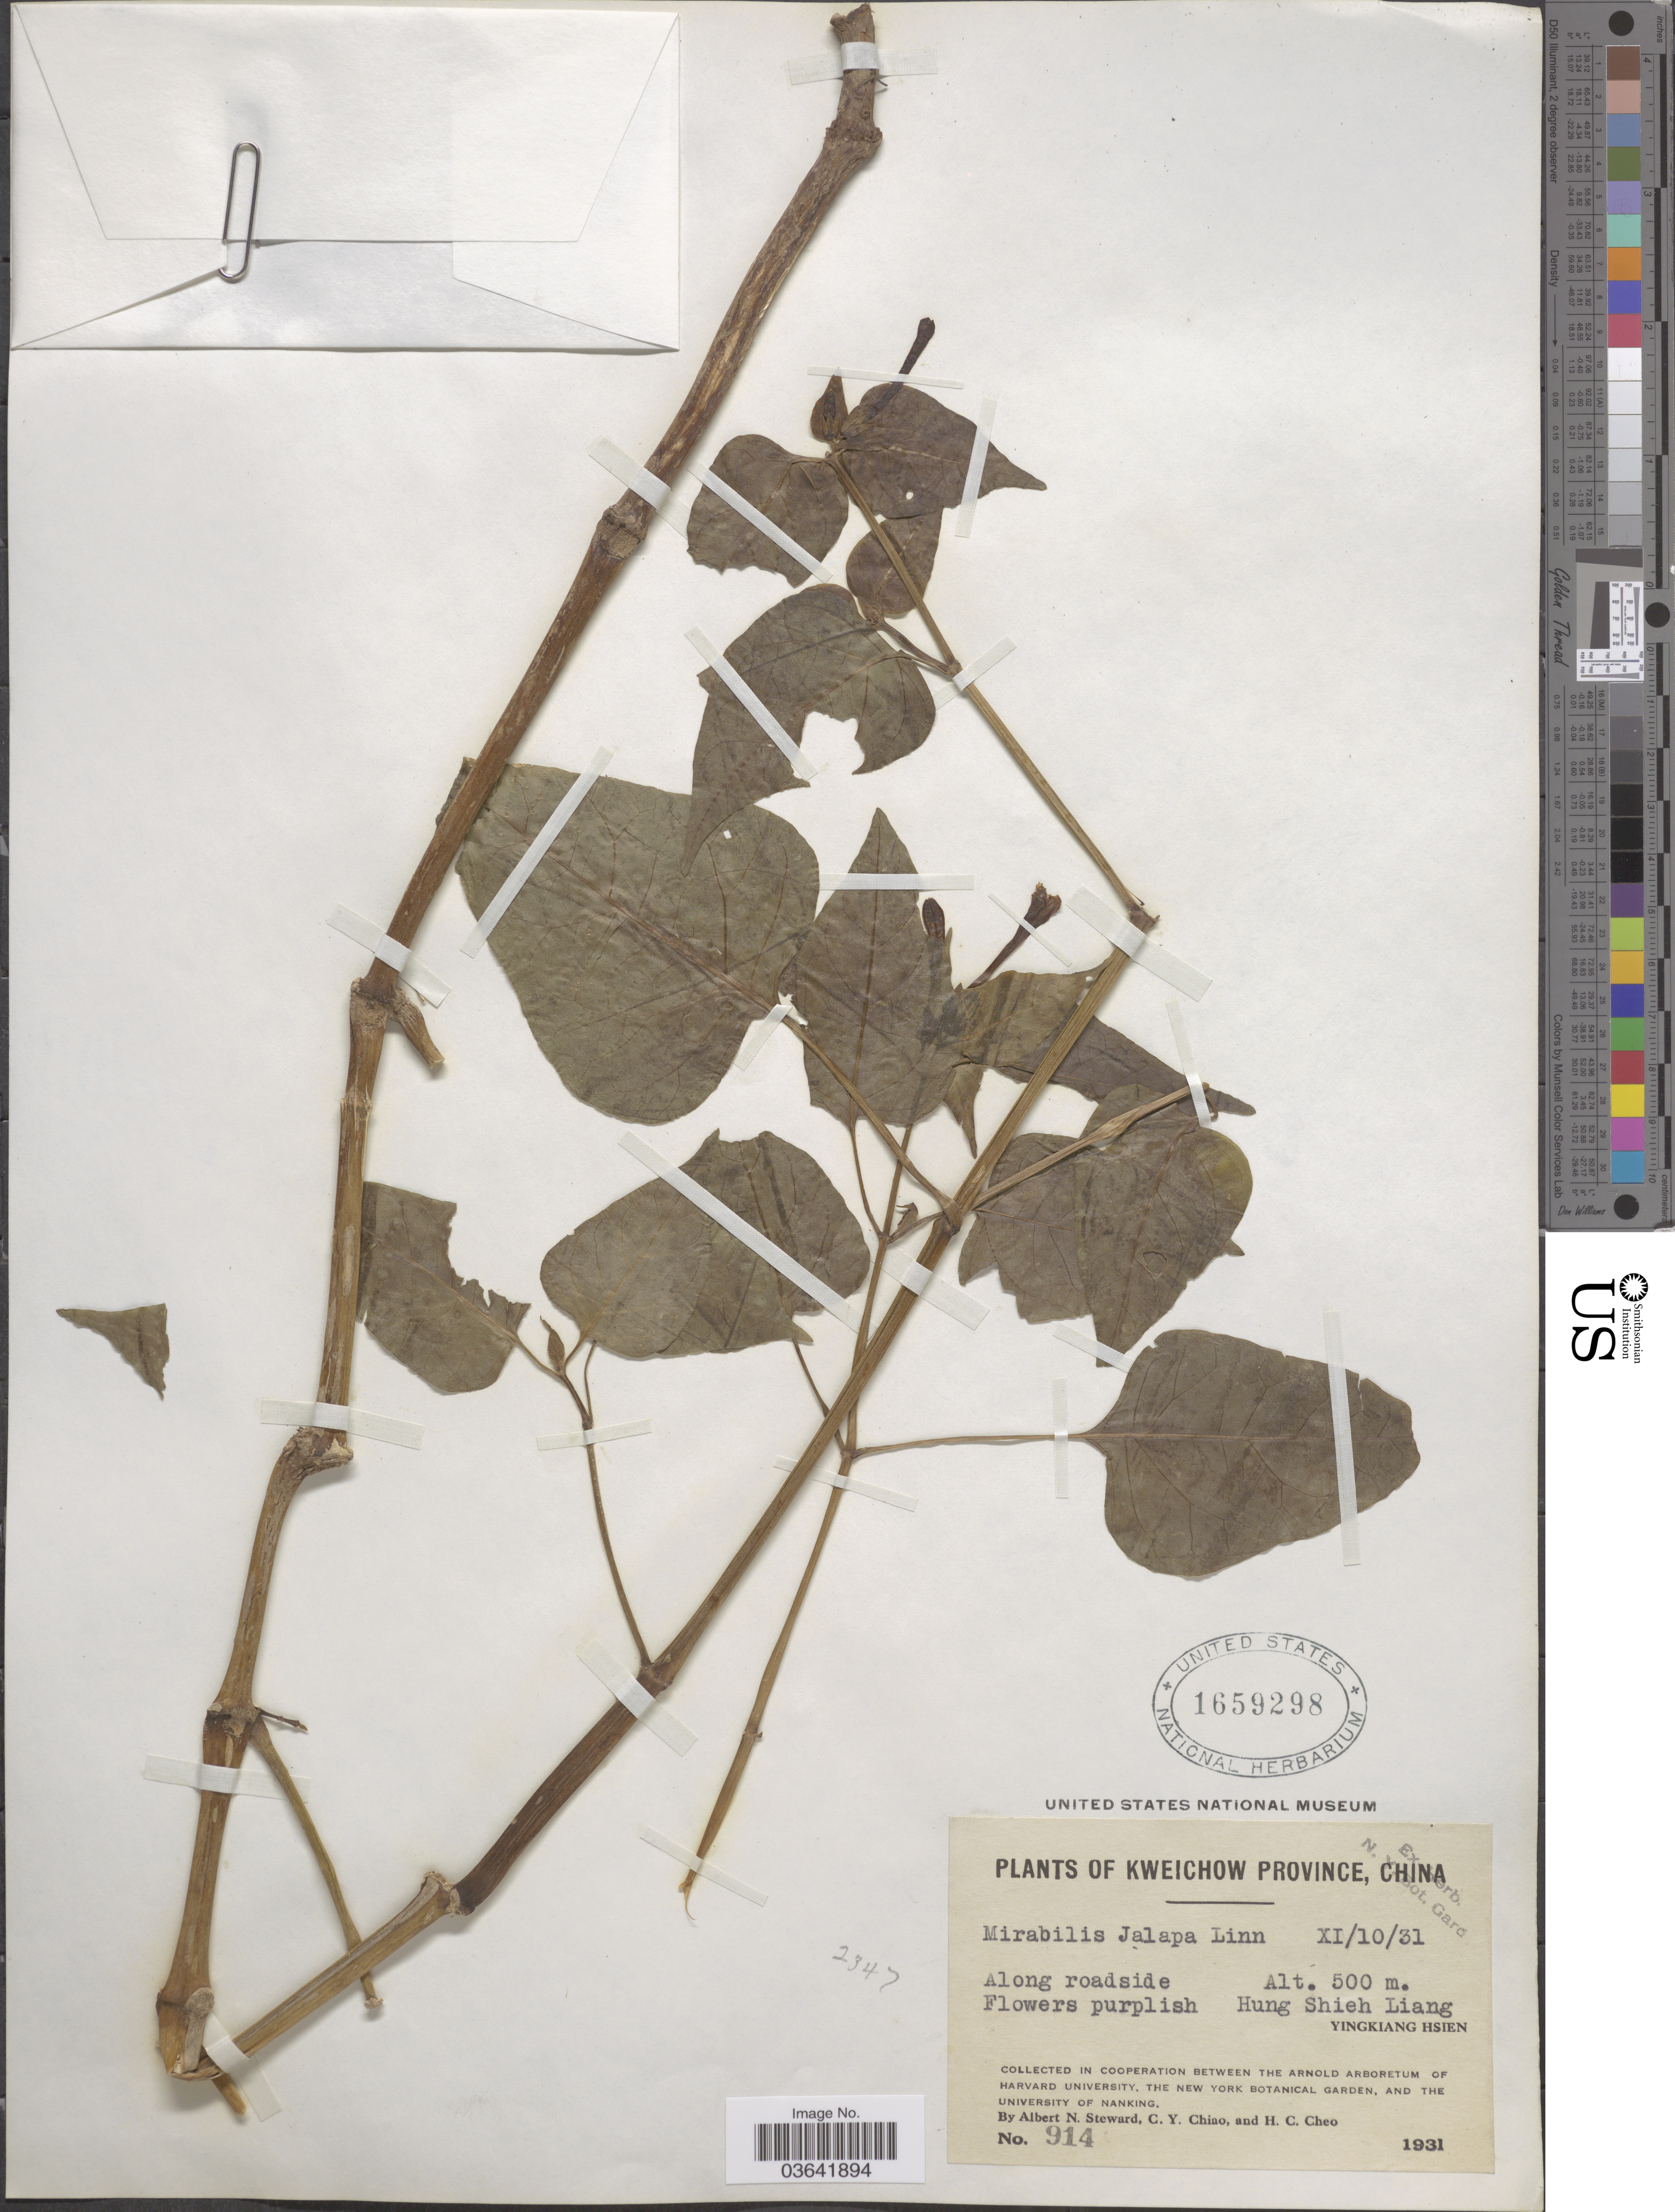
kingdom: Plantae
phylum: Tracheophyta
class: Magnoliopsida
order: Caryophyllales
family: Nyctaginaceae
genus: Mirabilis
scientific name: Mirabilis jalapa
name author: L.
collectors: A. N. Steward, C. Y. Chiao & H. Cheo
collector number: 914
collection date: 1931-11-10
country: China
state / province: Guizhou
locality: Kweichow Province. Hung Shieh Liang. Yingkiang Hsien.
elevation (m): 500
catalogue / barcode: US 1659298